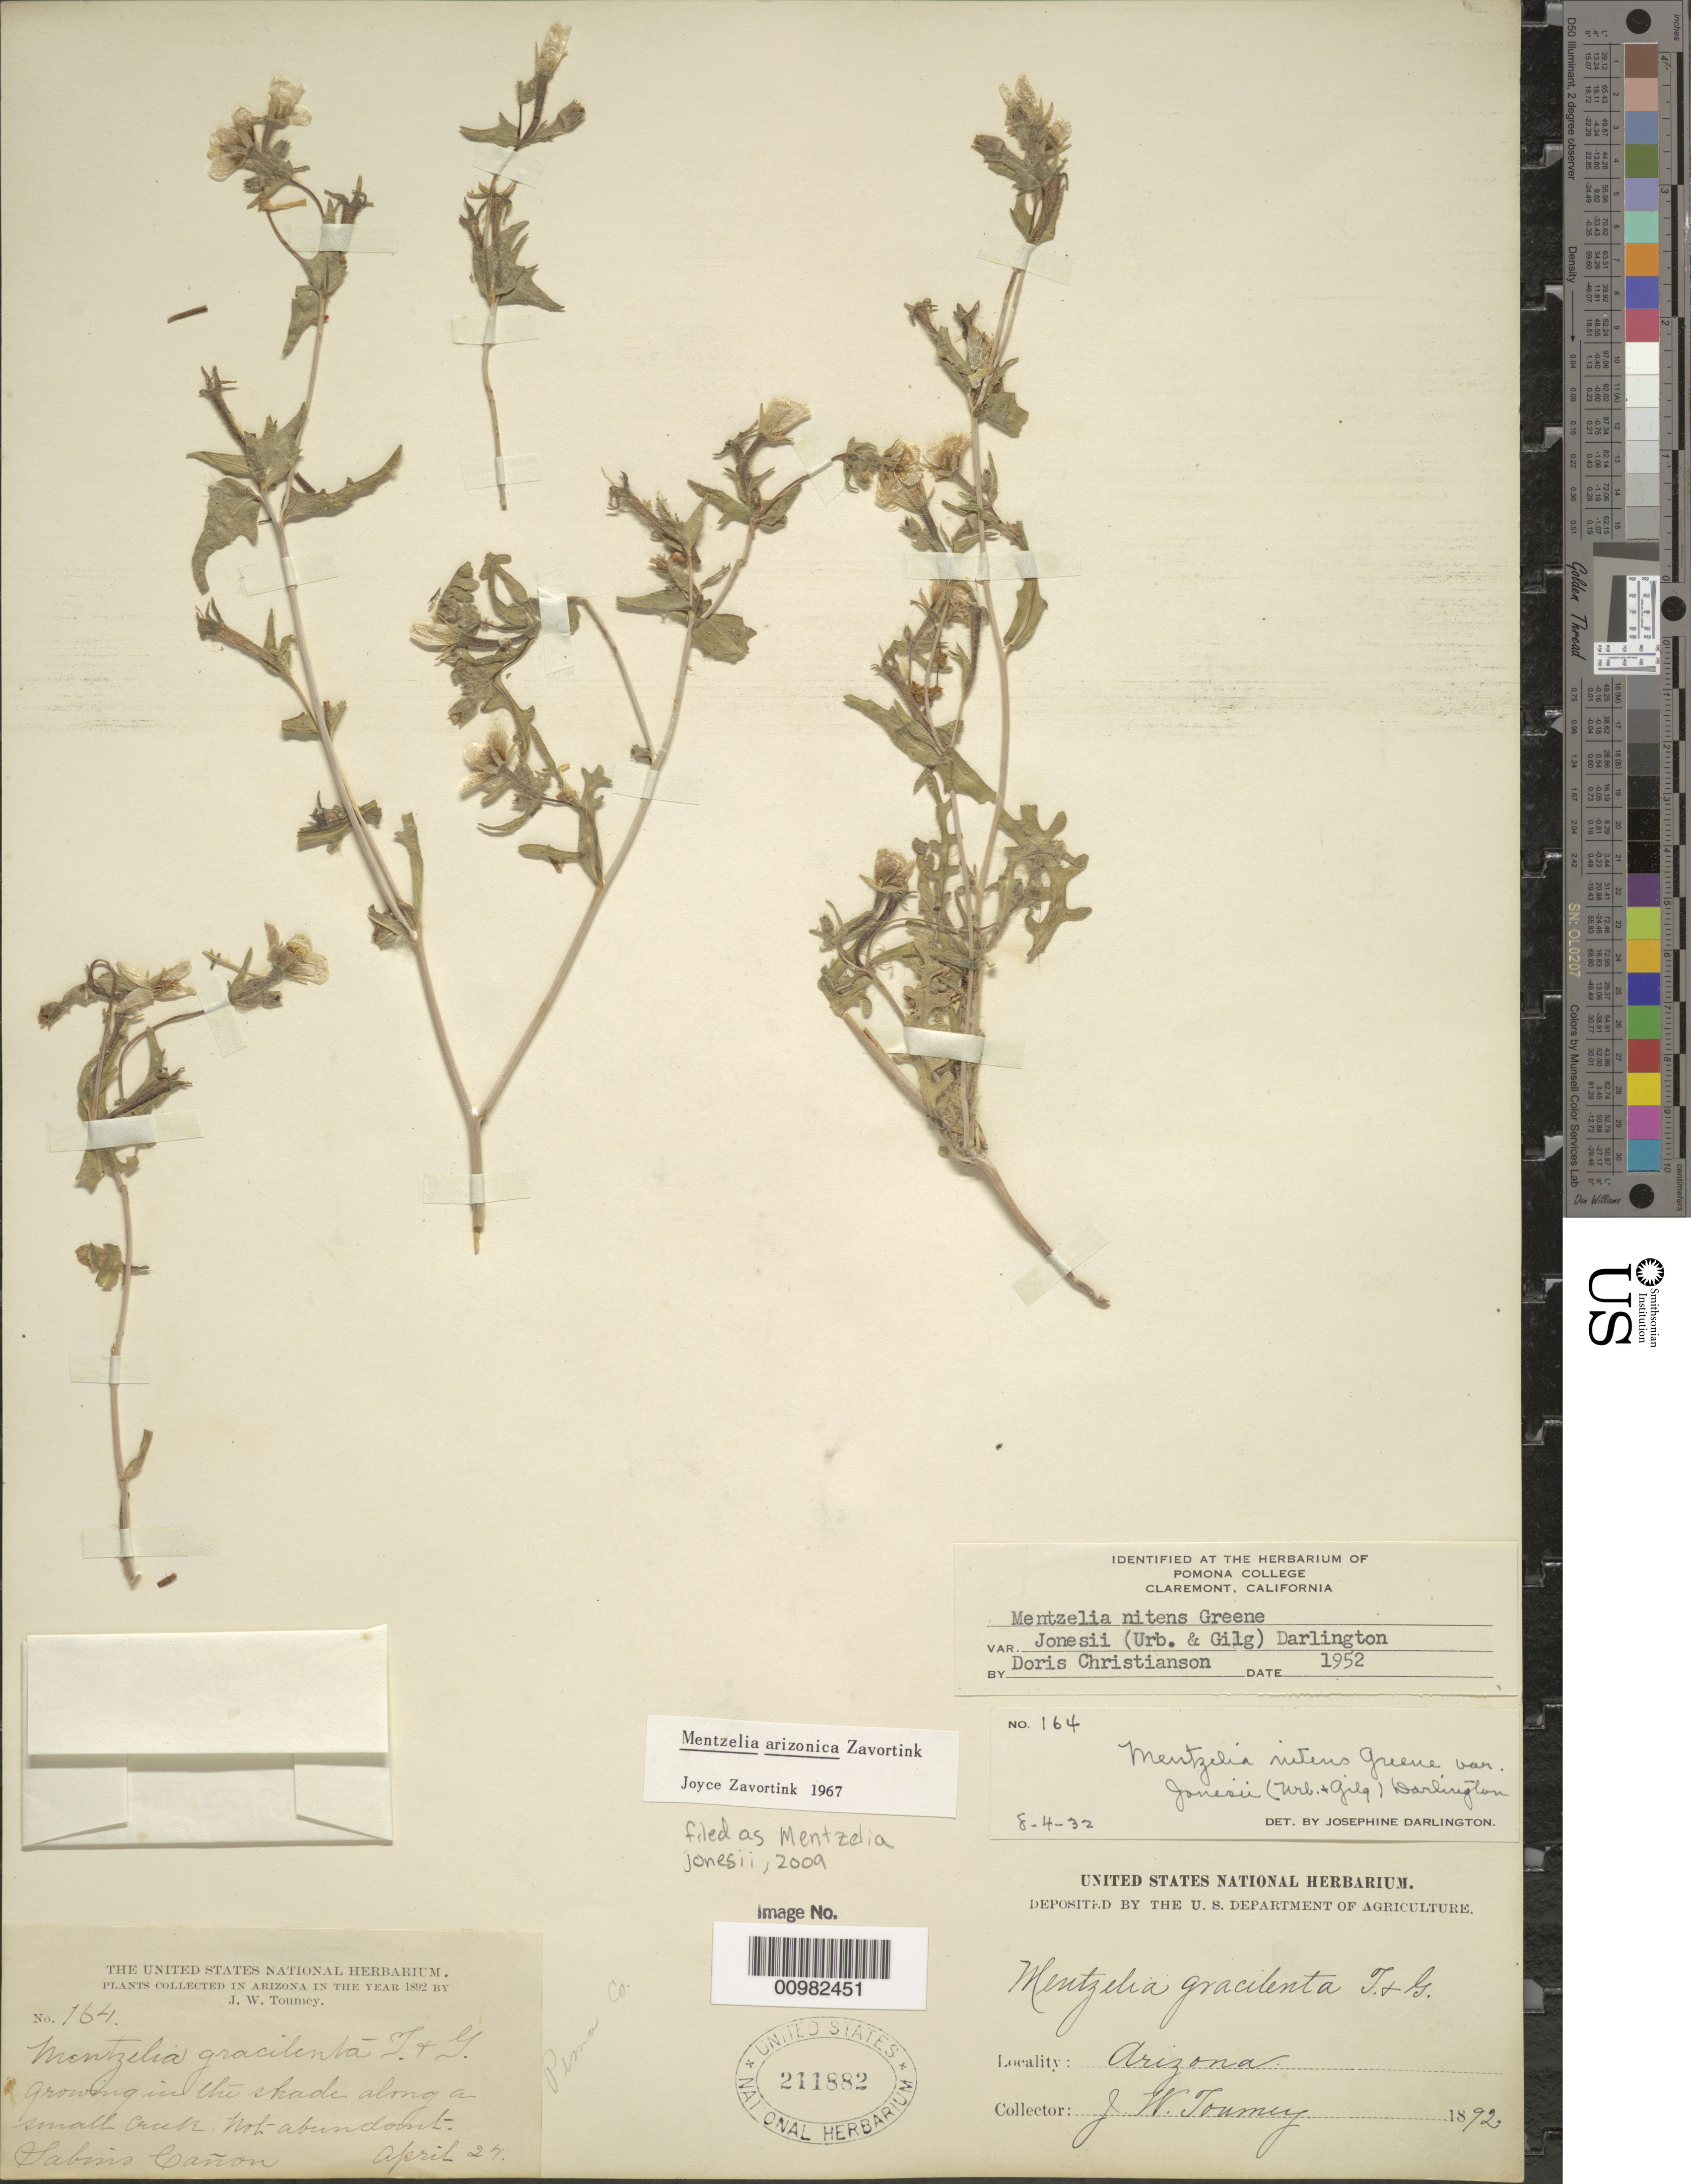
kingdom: Plantae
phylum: Tracheophyta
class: Magnoliopsida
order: Cornales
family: Loasaceae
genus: Mentzelia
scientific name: Mentzelia jonesii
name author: (Urb. & Gilg) H.J. Thomps. & J.E. Roberts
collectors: J. W. Toumey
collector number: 164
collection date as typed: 24 Apr 1982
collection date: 1982-04-24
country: United States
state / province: Arizona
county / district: Pima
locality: Sabino Canyon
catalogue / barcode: US 21182